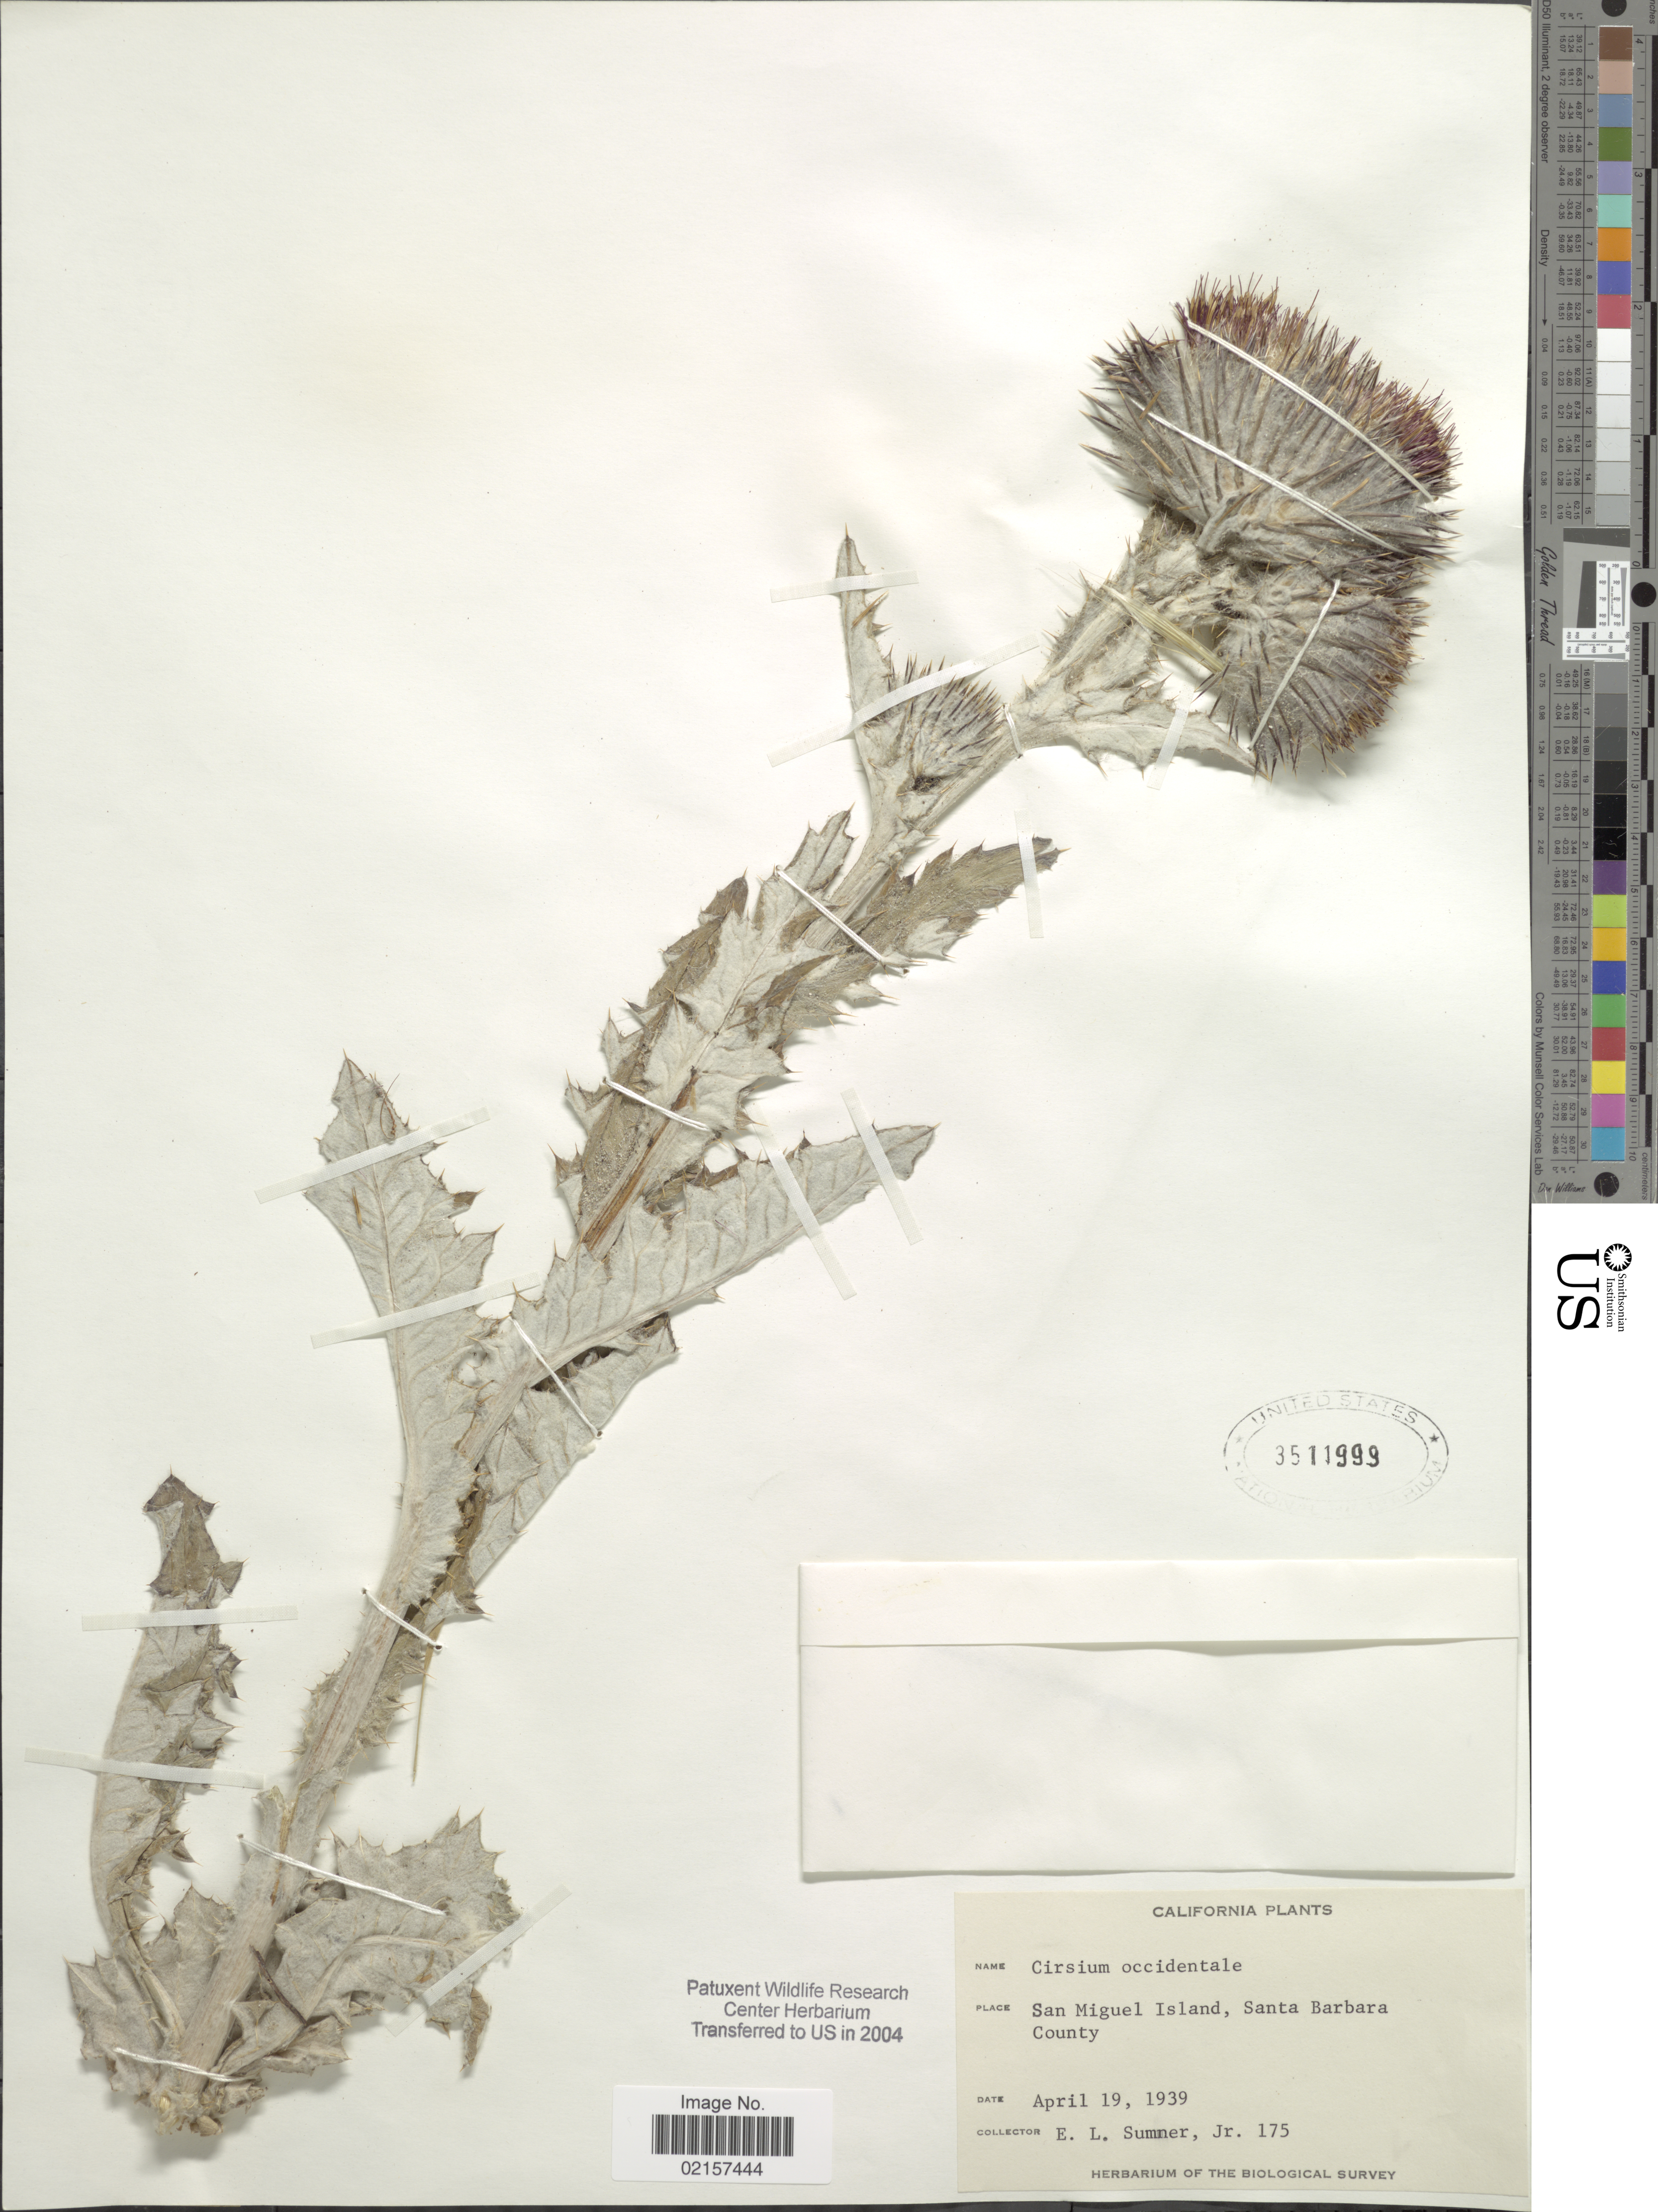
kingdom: Plantae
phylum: Tracheophyta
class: Magnoliopsida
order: Asterales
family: Asteraceae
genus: Cirsium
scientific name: Cirsium occidentale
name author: (Nutt.) Jeps.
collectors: E. Sumner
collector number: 175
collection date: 1939-04-19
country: United States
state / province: California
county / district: Santa Barbara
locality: San Miguel Island, Santa Barbara County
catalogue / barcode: US 3511999